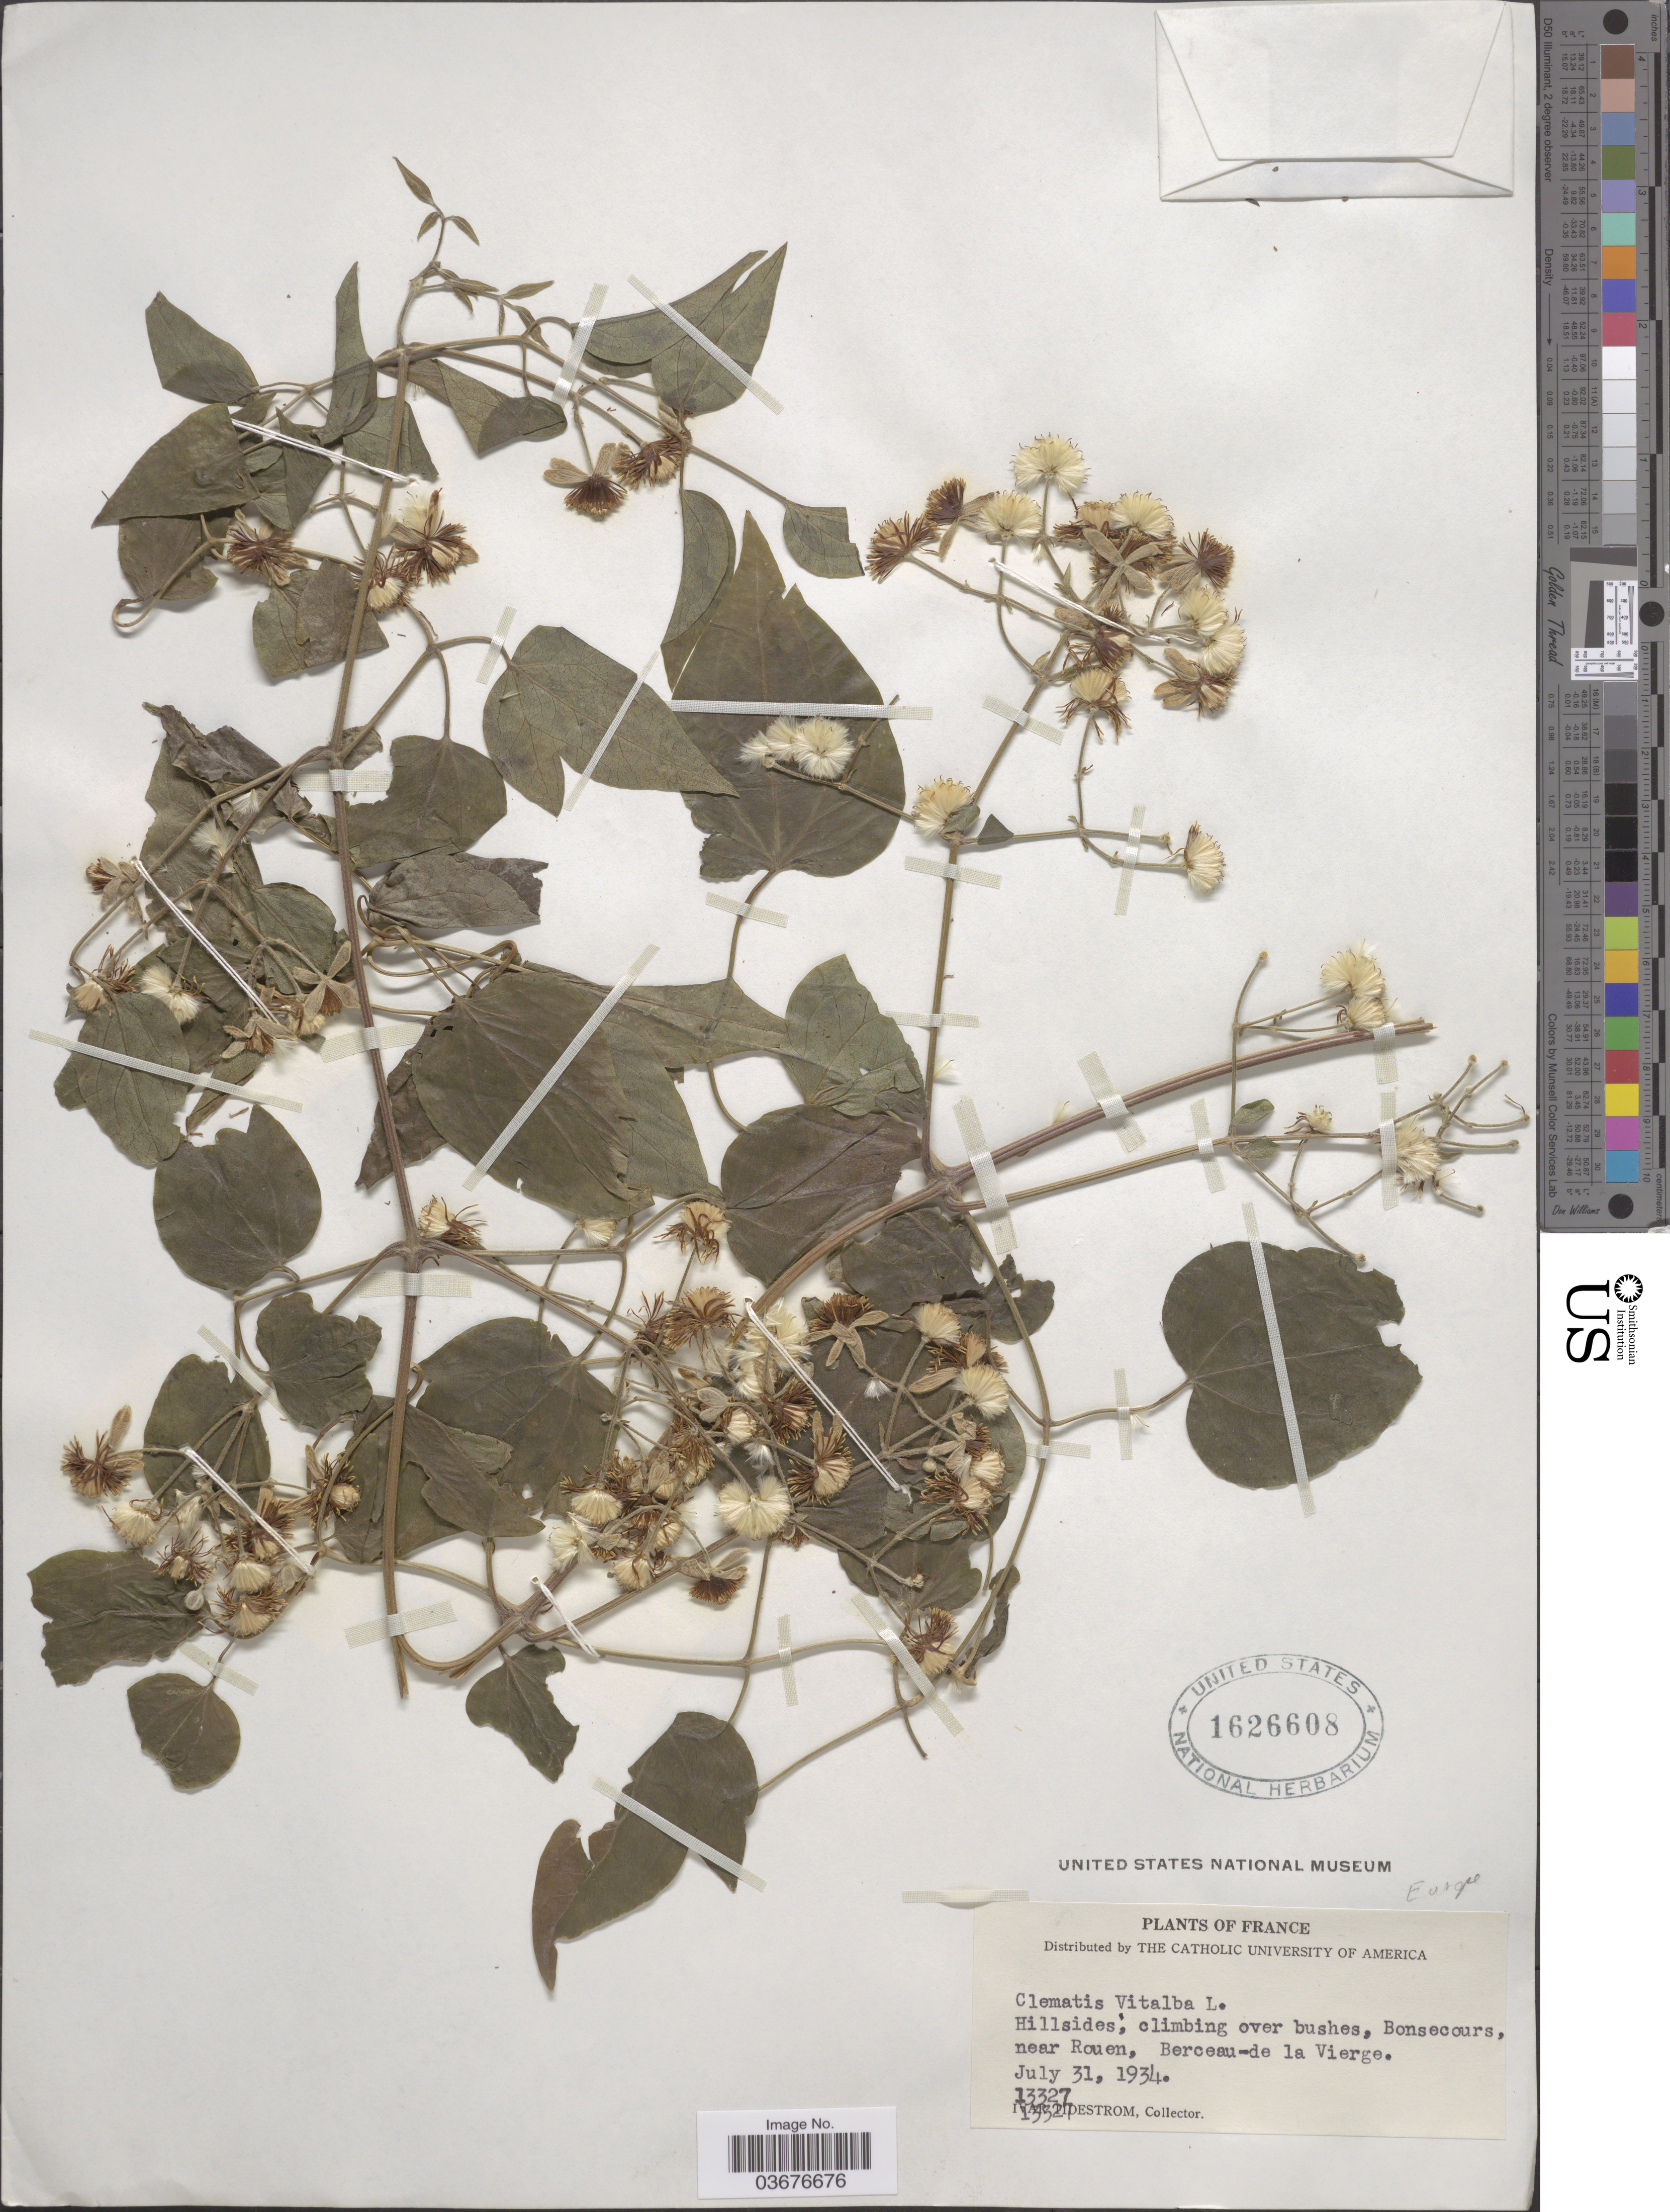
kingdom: Plantae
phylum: Tracheophyta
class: Magnoliopsida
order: Ranunculales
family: Ranunculaceae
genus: Clematis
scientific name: Clematis vitalba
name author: L.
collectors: I. F. Tidestrom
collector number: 13327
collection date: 1934-07-31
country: France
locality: Hillsides; climbing over bushes, Bonsecours, near Rouen, Berceau-de la Vierge.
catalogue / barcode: US 1626608